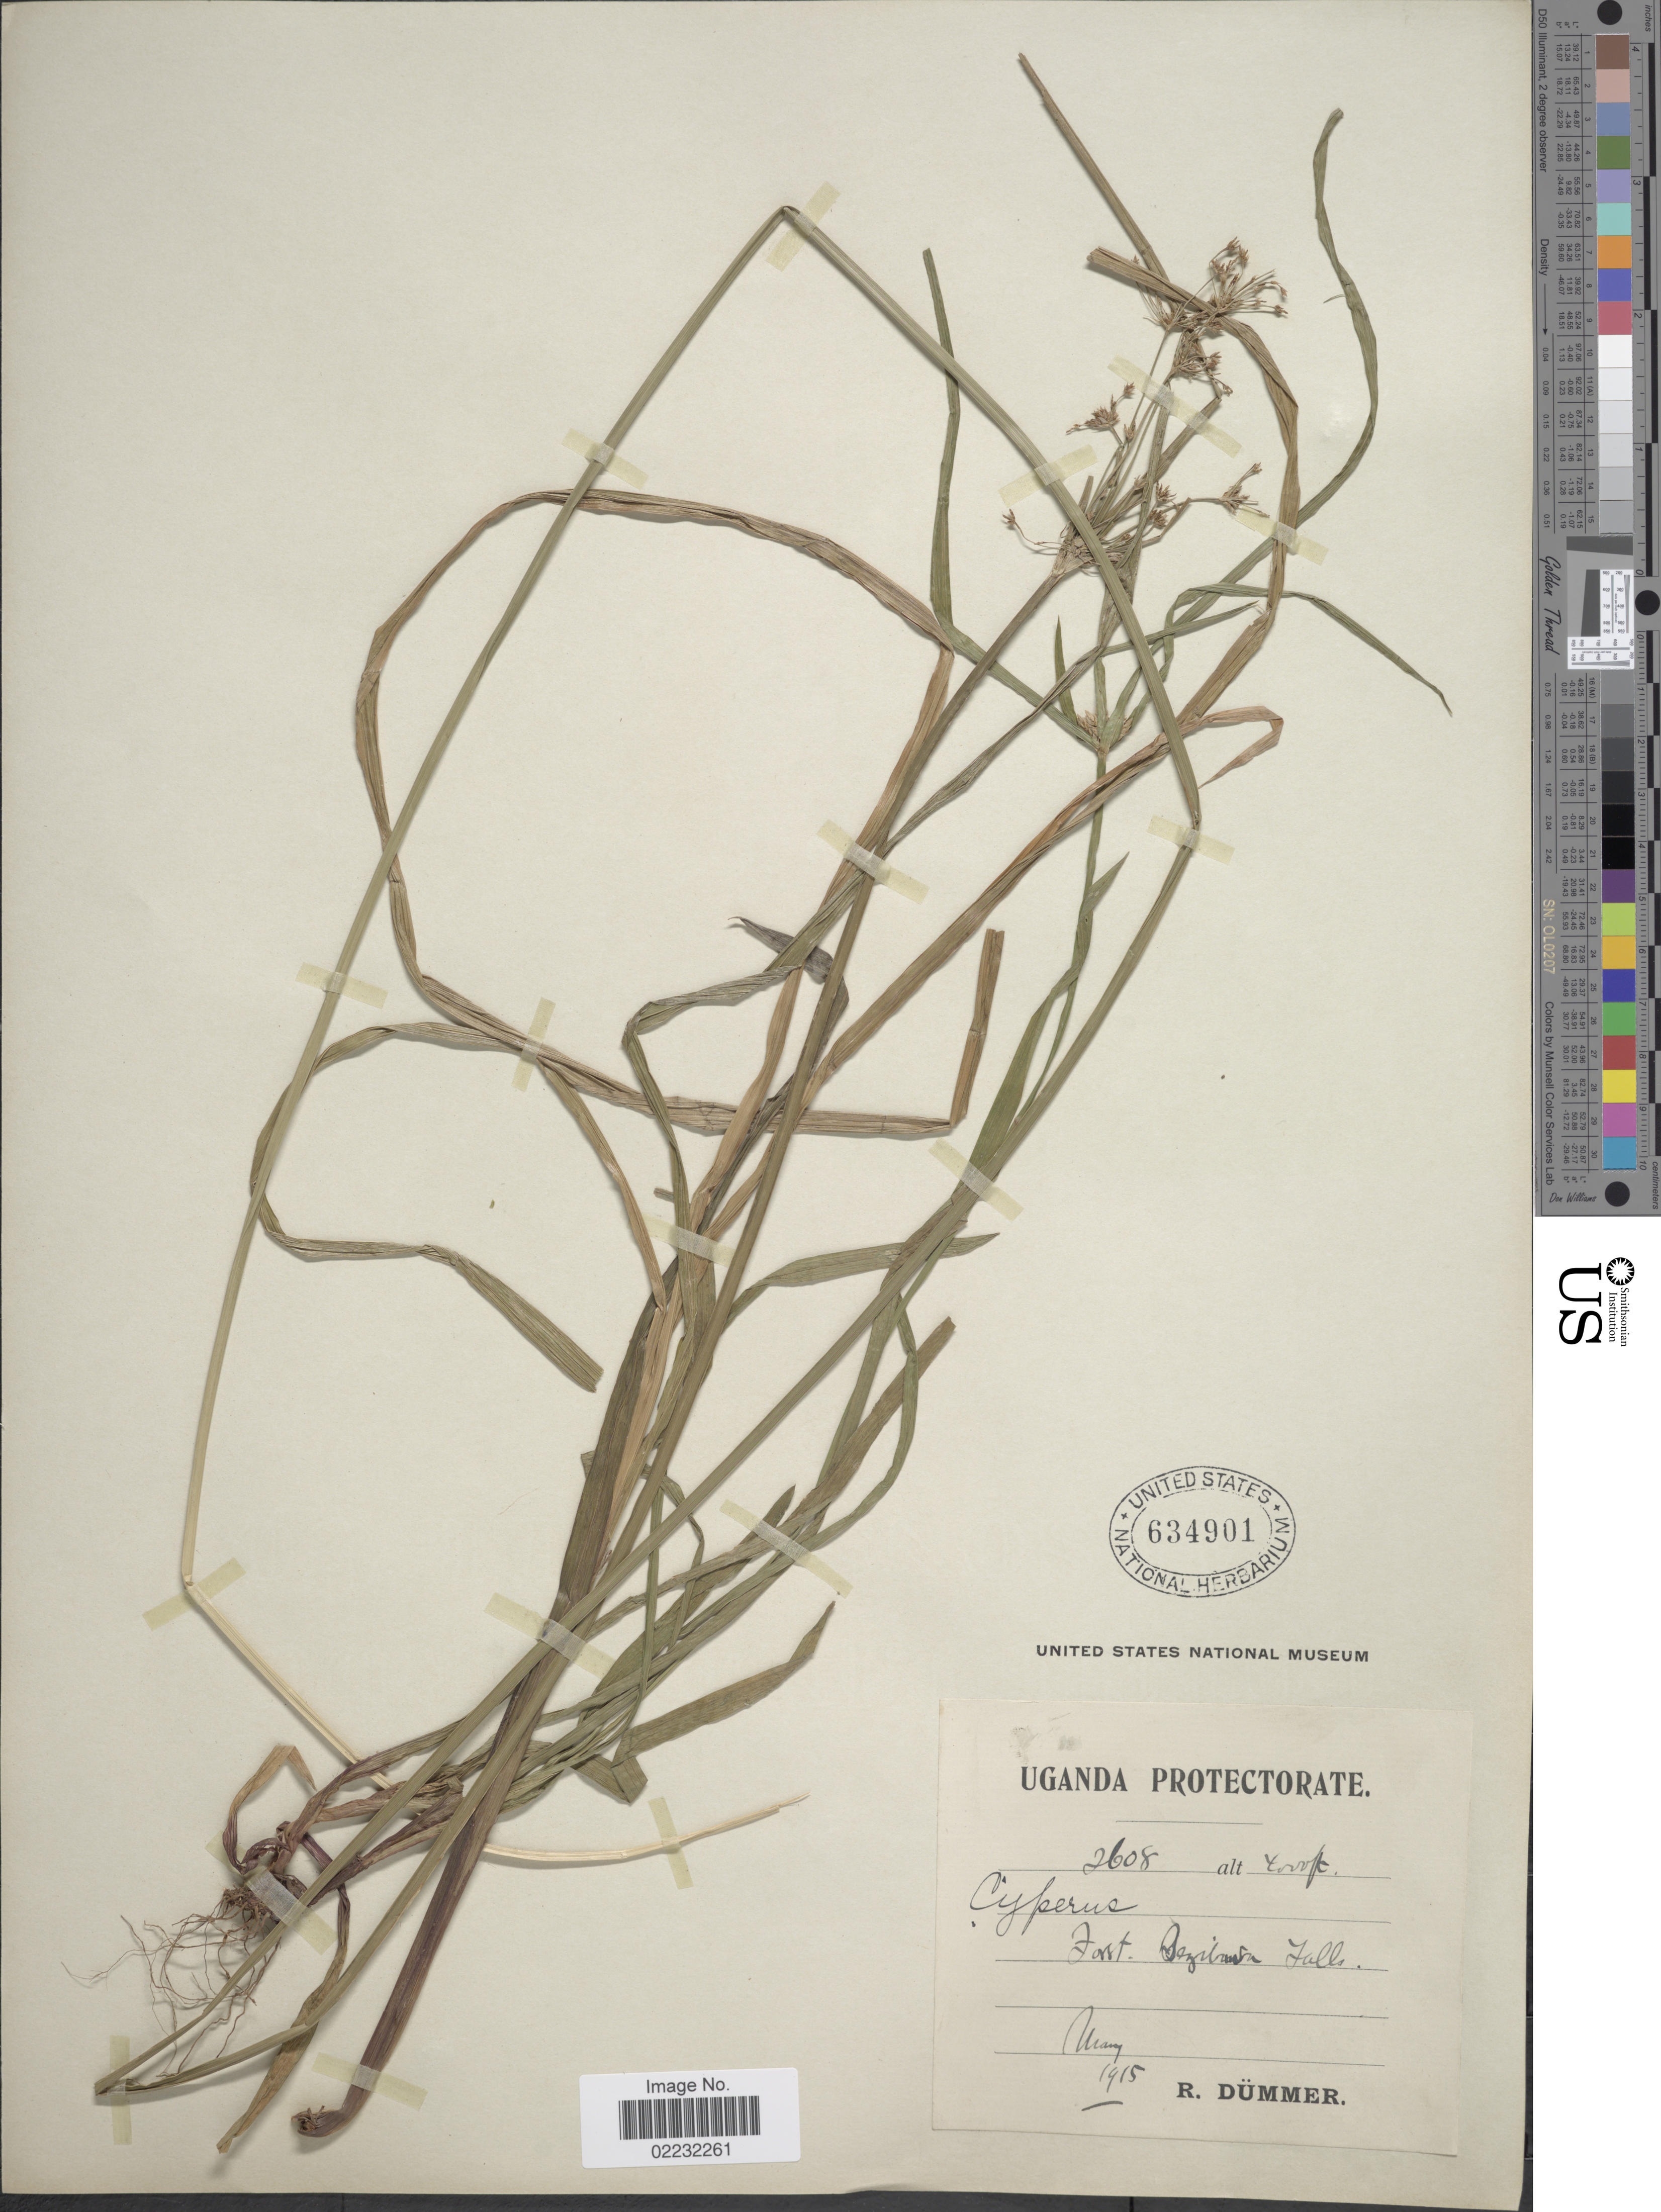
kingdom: Plantae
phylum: Tracheophyta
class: Liliopsida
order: Poales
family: Cyperaceae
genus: Cyperus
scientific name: Cyperus sp.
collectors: R. A. Dümmer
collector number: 2608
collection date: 1915-05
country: Uganda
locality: Forest, Sezibwa Falls.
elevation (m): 1219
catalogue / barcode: US 634901